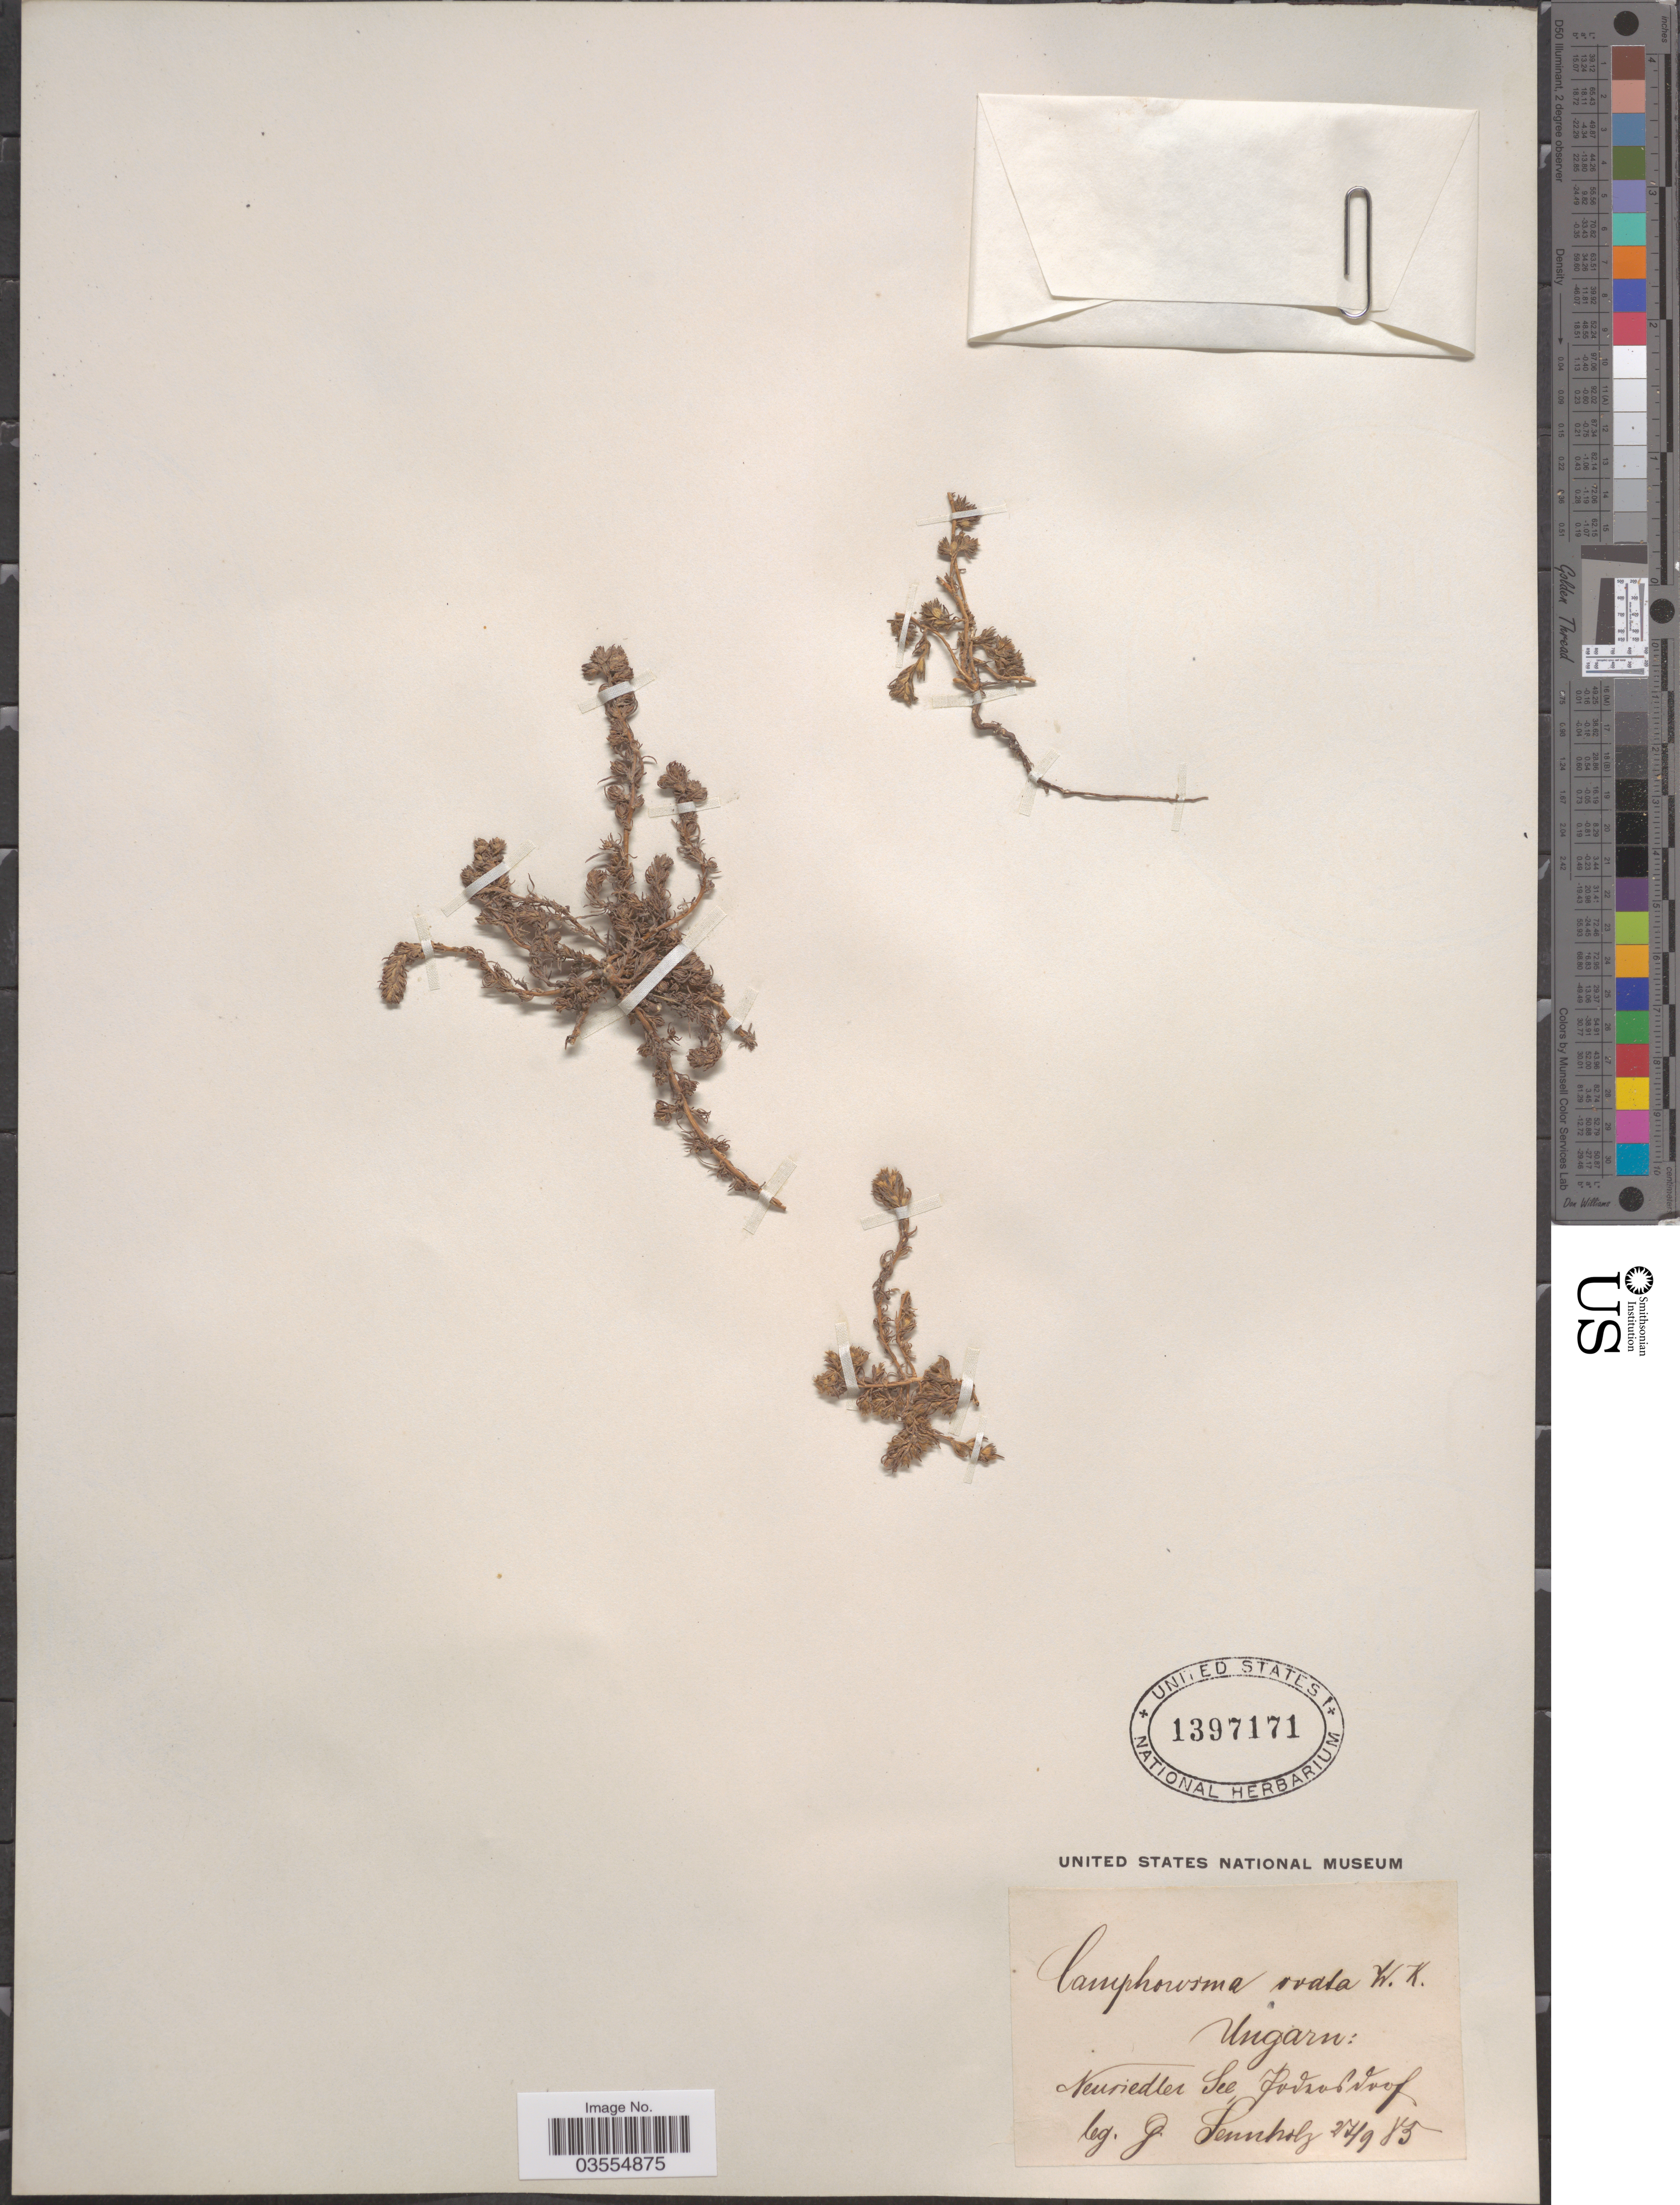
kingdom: Plantae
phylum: Tracheophyta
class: Magnoliopsida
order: Caryophyllales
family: Amaranthaceae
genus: Camphorosma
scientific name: Camphorosma ovata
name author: Waldst. & Kit.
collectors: G. Sennholz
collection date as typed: Transcribed d/m/y: 27/9/85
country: Hungary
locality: Neusiedler See Jodrabdrof [interpreted].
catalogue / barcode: US 1397171